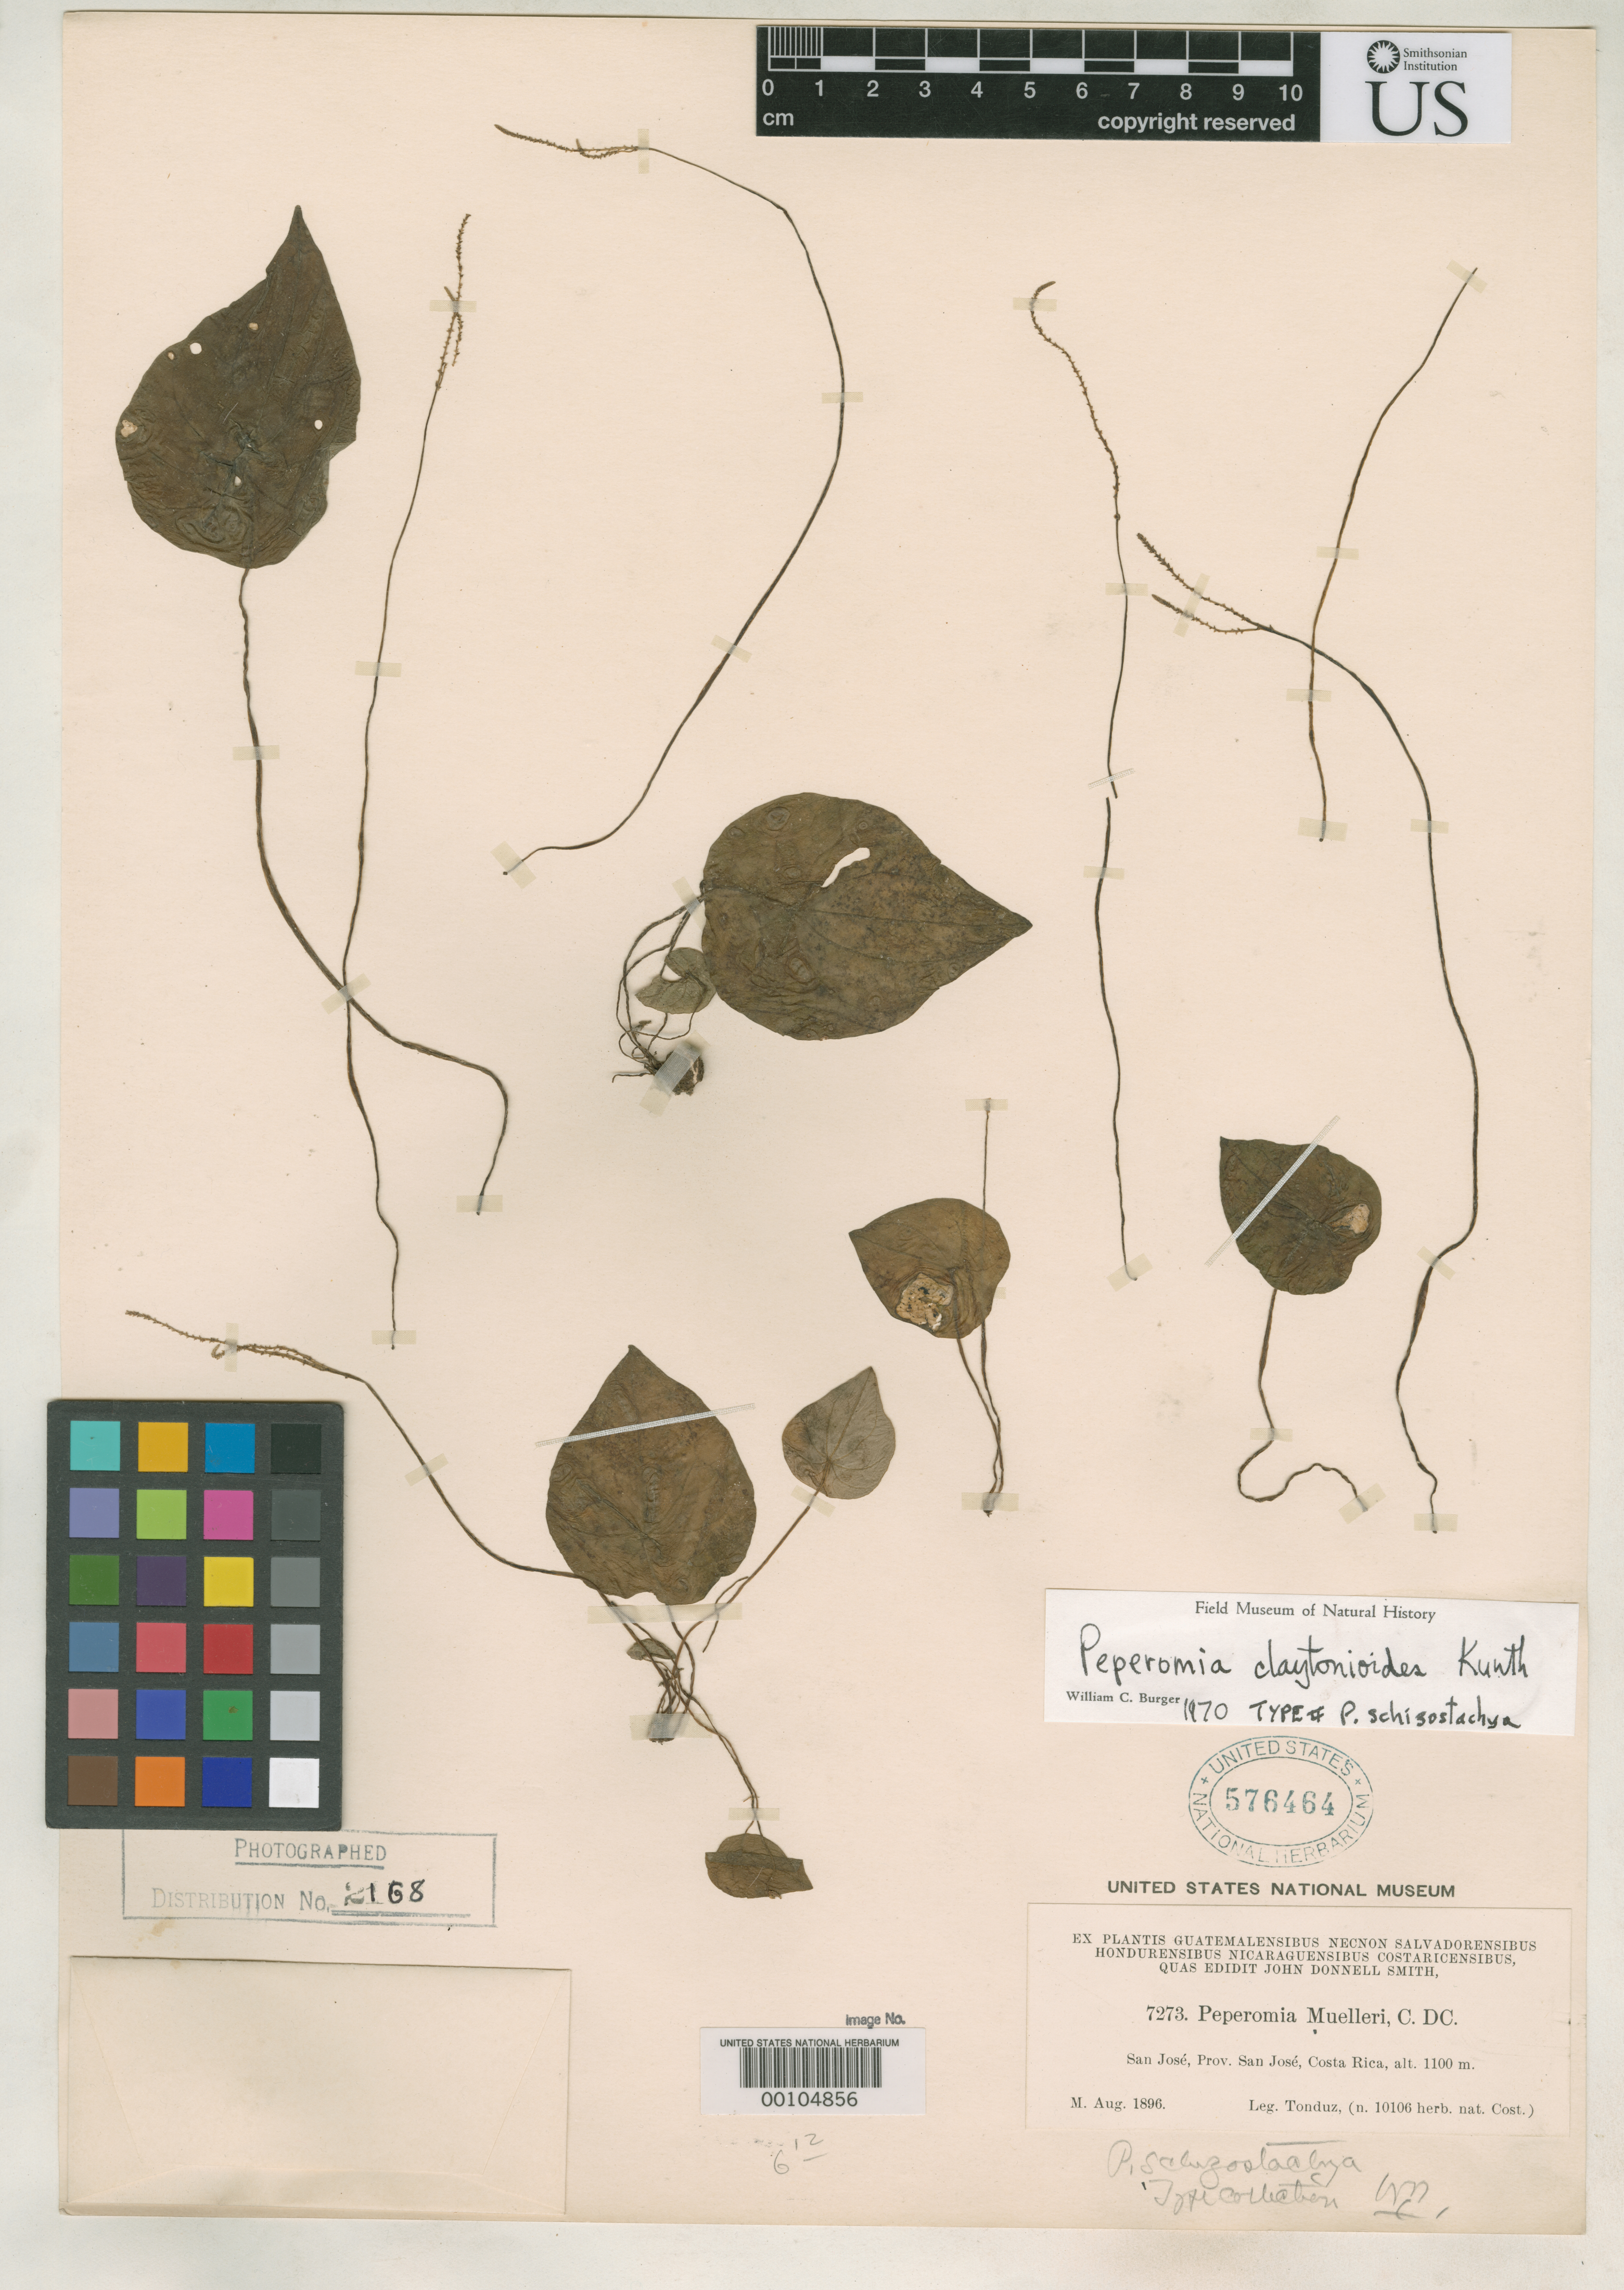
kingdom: Plantae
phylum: Tracheophyta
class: Magnoliopsida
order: Piperales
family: Piperaceae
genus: Peperomia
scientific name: Peperomia schizostachya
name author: Trel.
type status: Isotype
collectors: A. Tonduz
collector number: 7273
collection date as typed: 24 Jul 1896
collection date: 1896-07-24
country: Costa Rica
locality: Rio Virilla, near San Juan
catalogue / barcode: US 576464